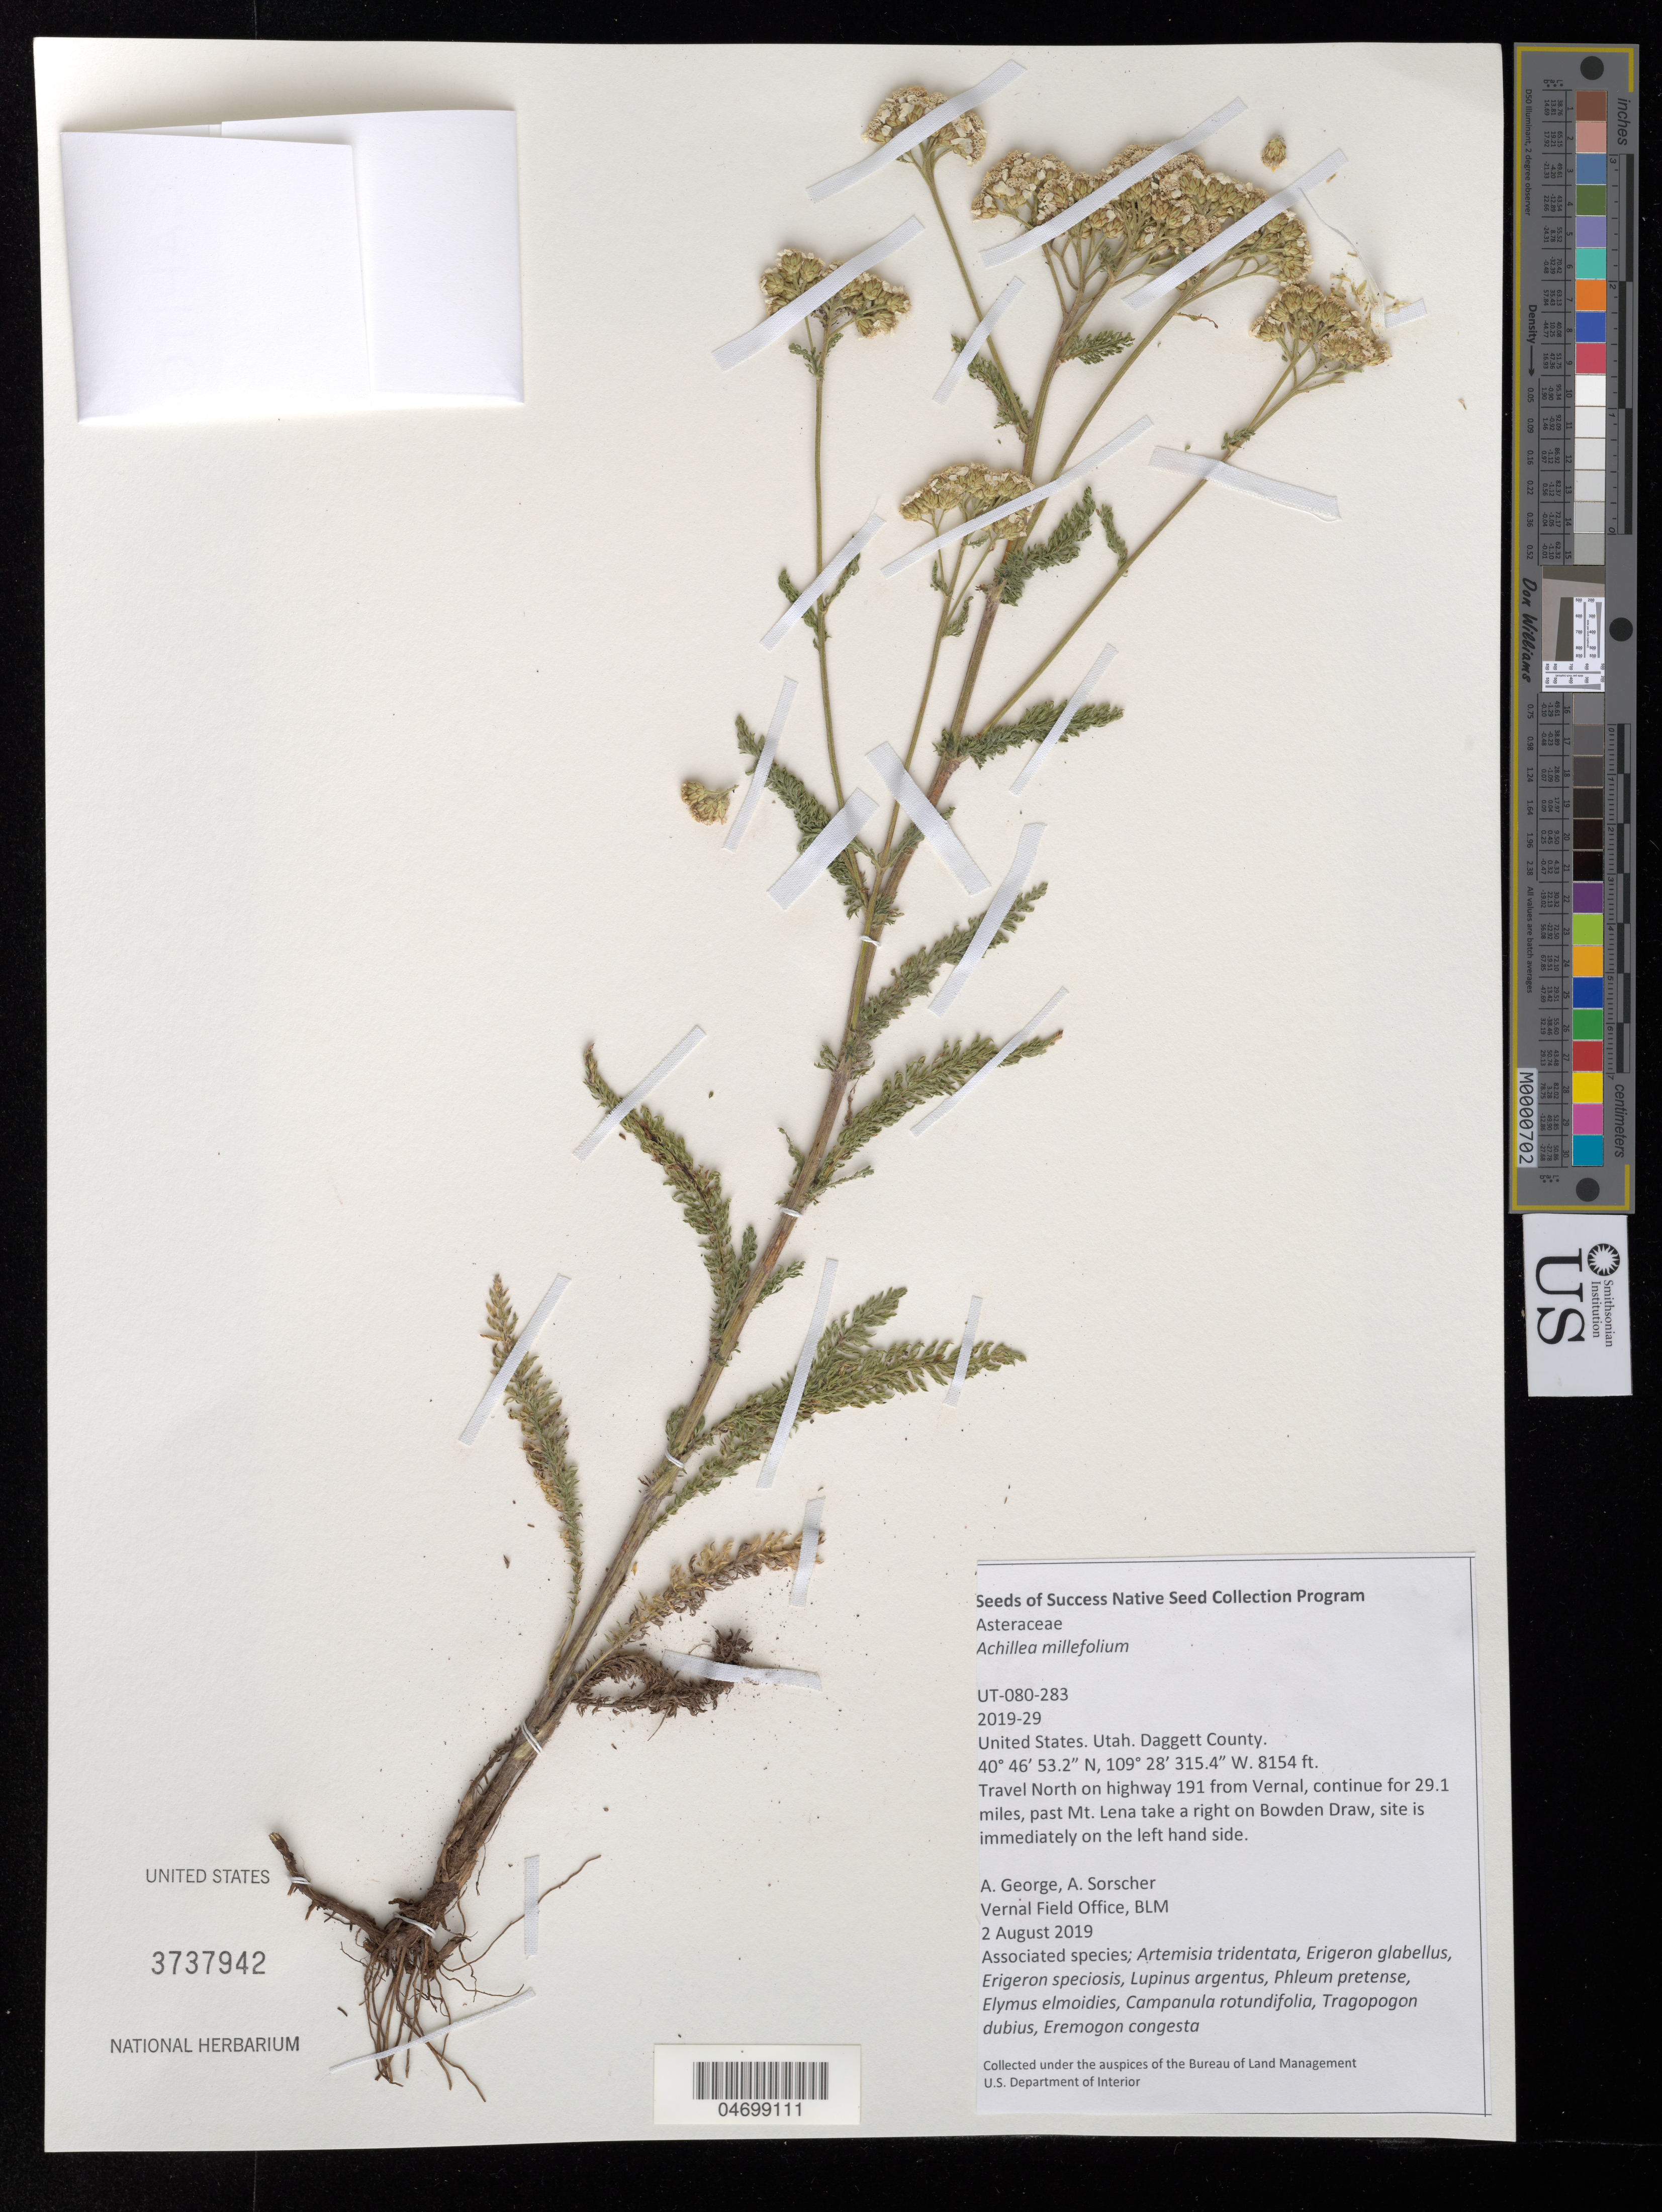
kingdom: Plantae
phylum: Tracheophyta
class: Magnoliopsida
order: Asterales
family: Asteraceae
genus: Achillea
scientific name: Achillea millefolium 'Fire King'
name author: L.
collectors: A. George & A. Sorscher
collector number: UT080-283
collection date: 2019-08-02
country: United States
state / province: Utah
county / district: Daggett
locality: Past Mt. Lena, take a right on Bowden Draw.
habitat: With Artemisia tridentata, Erigeron glabellus, Lupinus argentus, etc.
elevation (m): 2485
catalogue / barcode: US 3737942